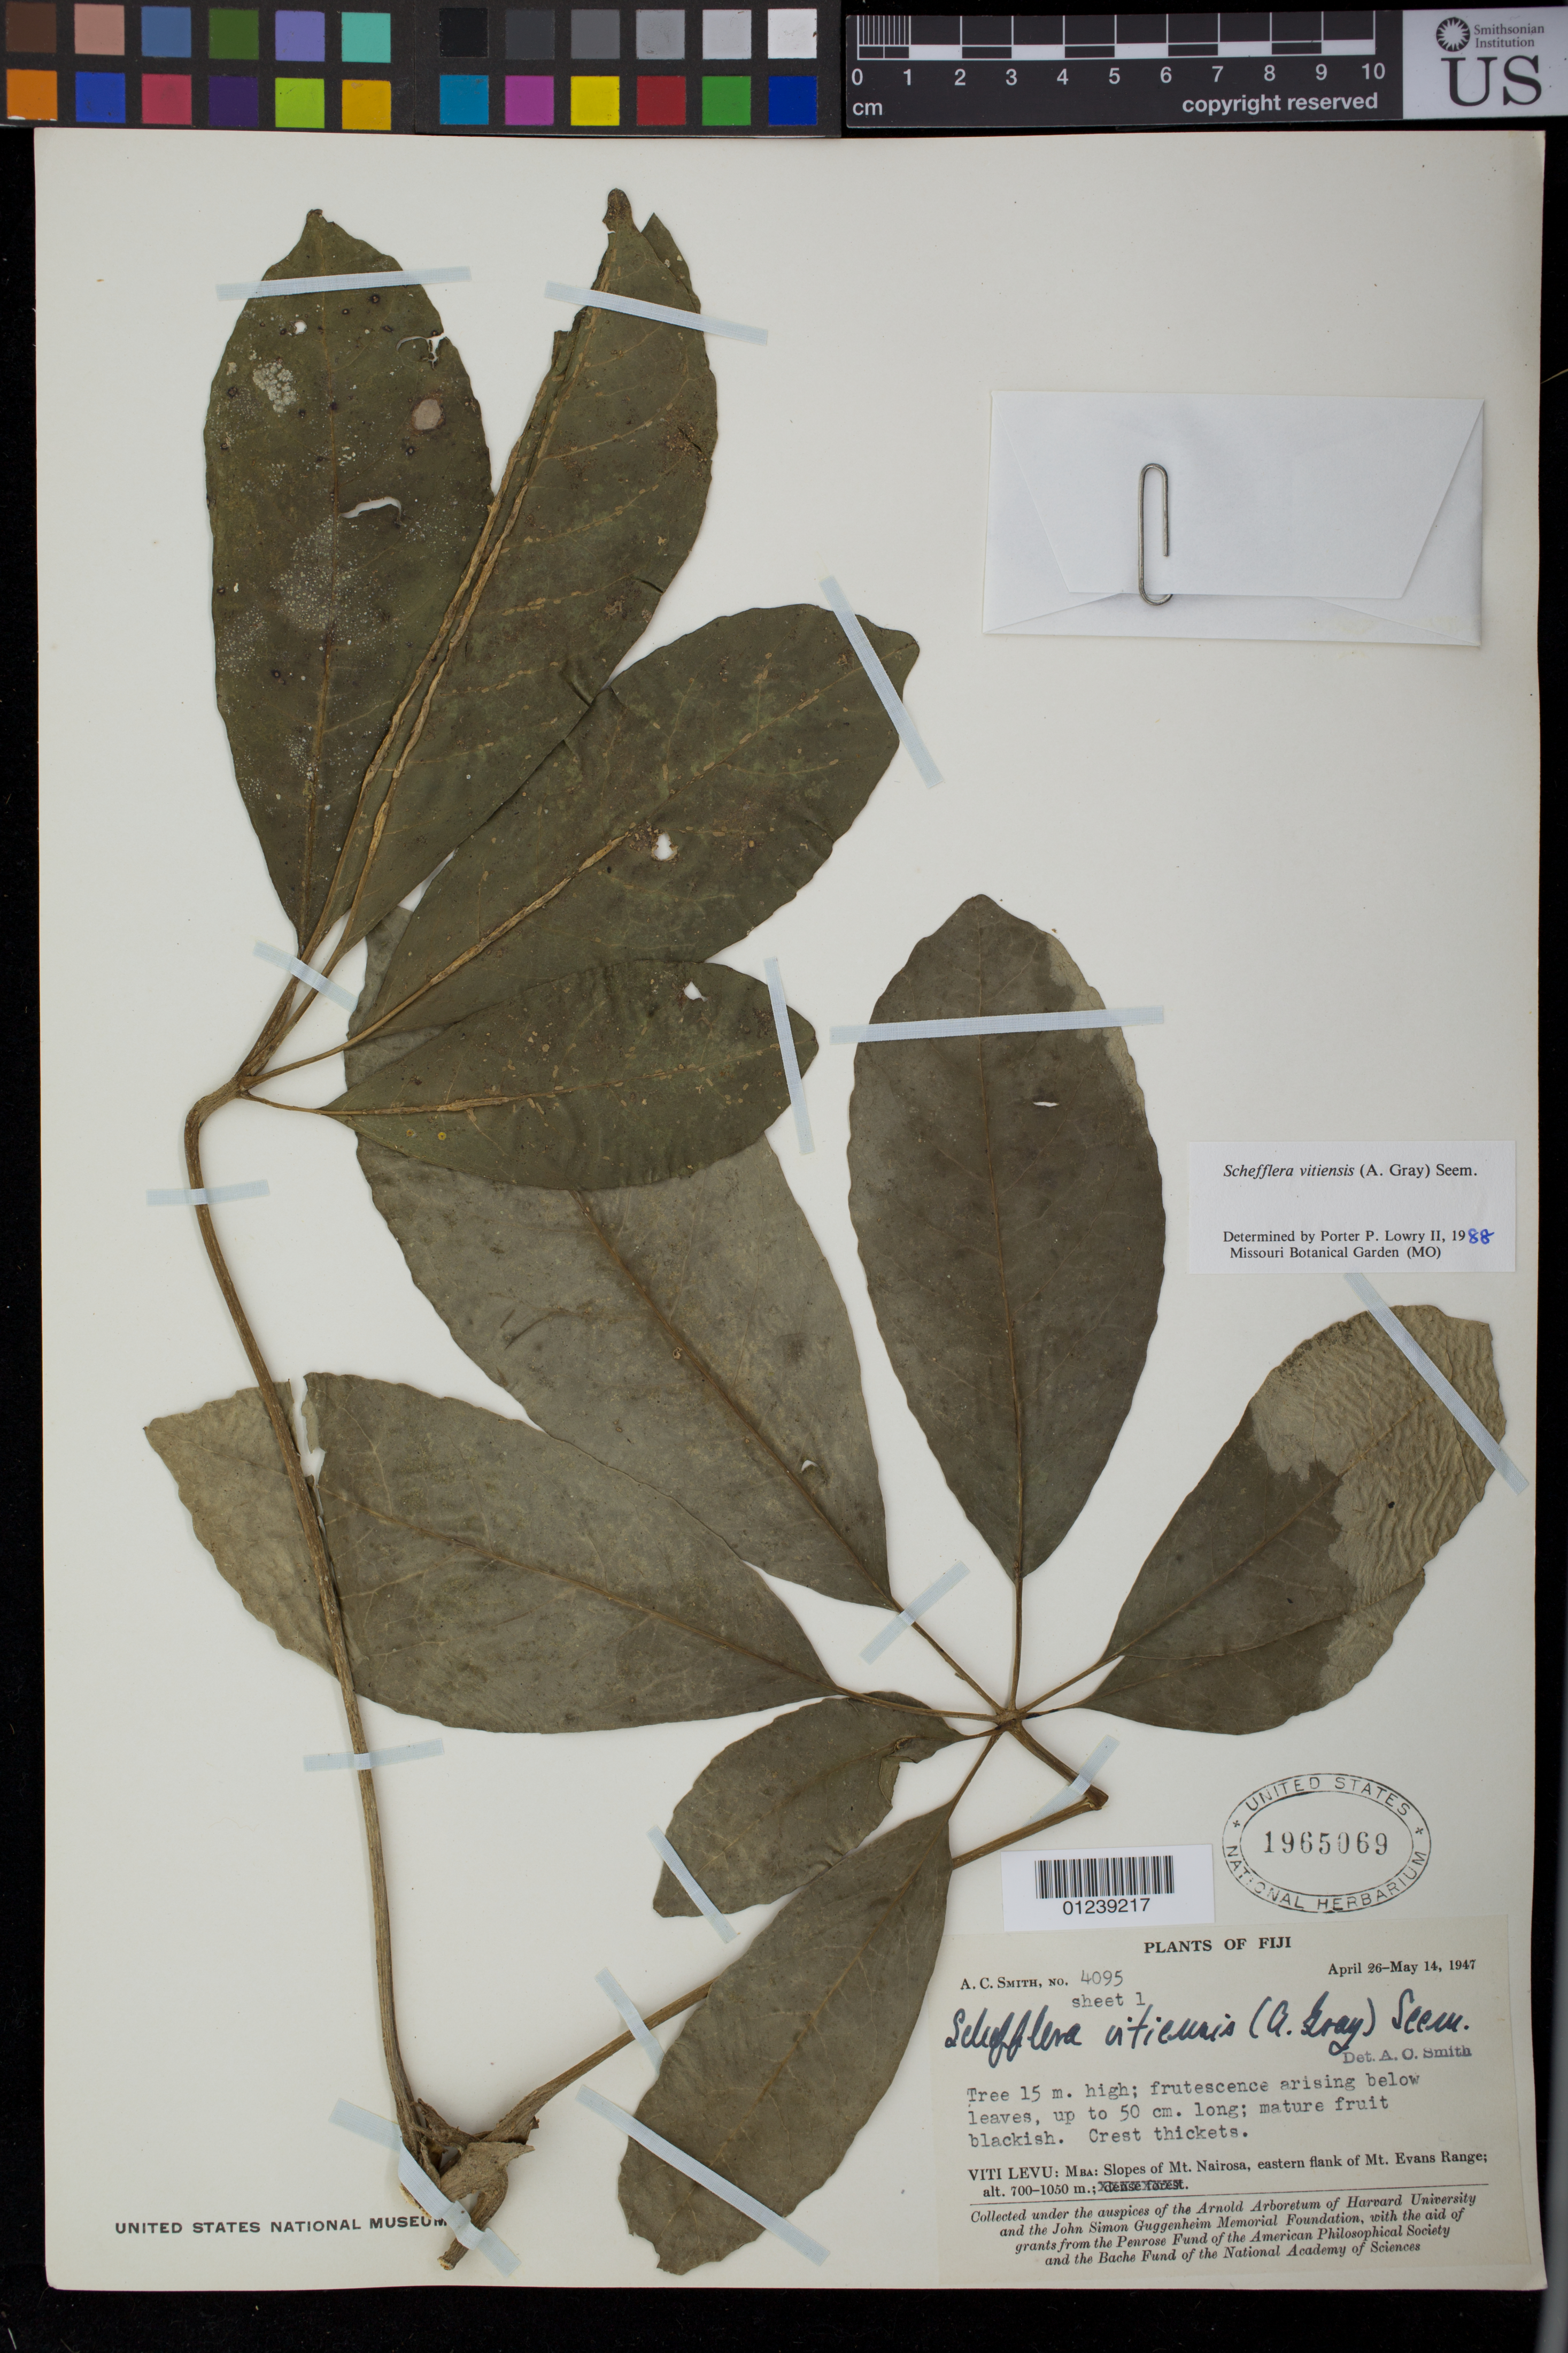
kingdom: Plantae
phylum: Tracheophyta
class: Magnoliopsida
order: Apiales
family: Araliaceae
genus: Schefflera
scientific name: Schefflera vitiensis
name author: (A. Gray) Seem.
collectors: A. C. Smith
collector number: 4095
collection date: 1947-04-26/1947-05-14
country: Fiji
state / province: Western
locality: Viti Levu: Mba: Slopes of Mt. Nairosa, eastern flank of Mt. Evans Range.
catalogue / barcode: US 1965069